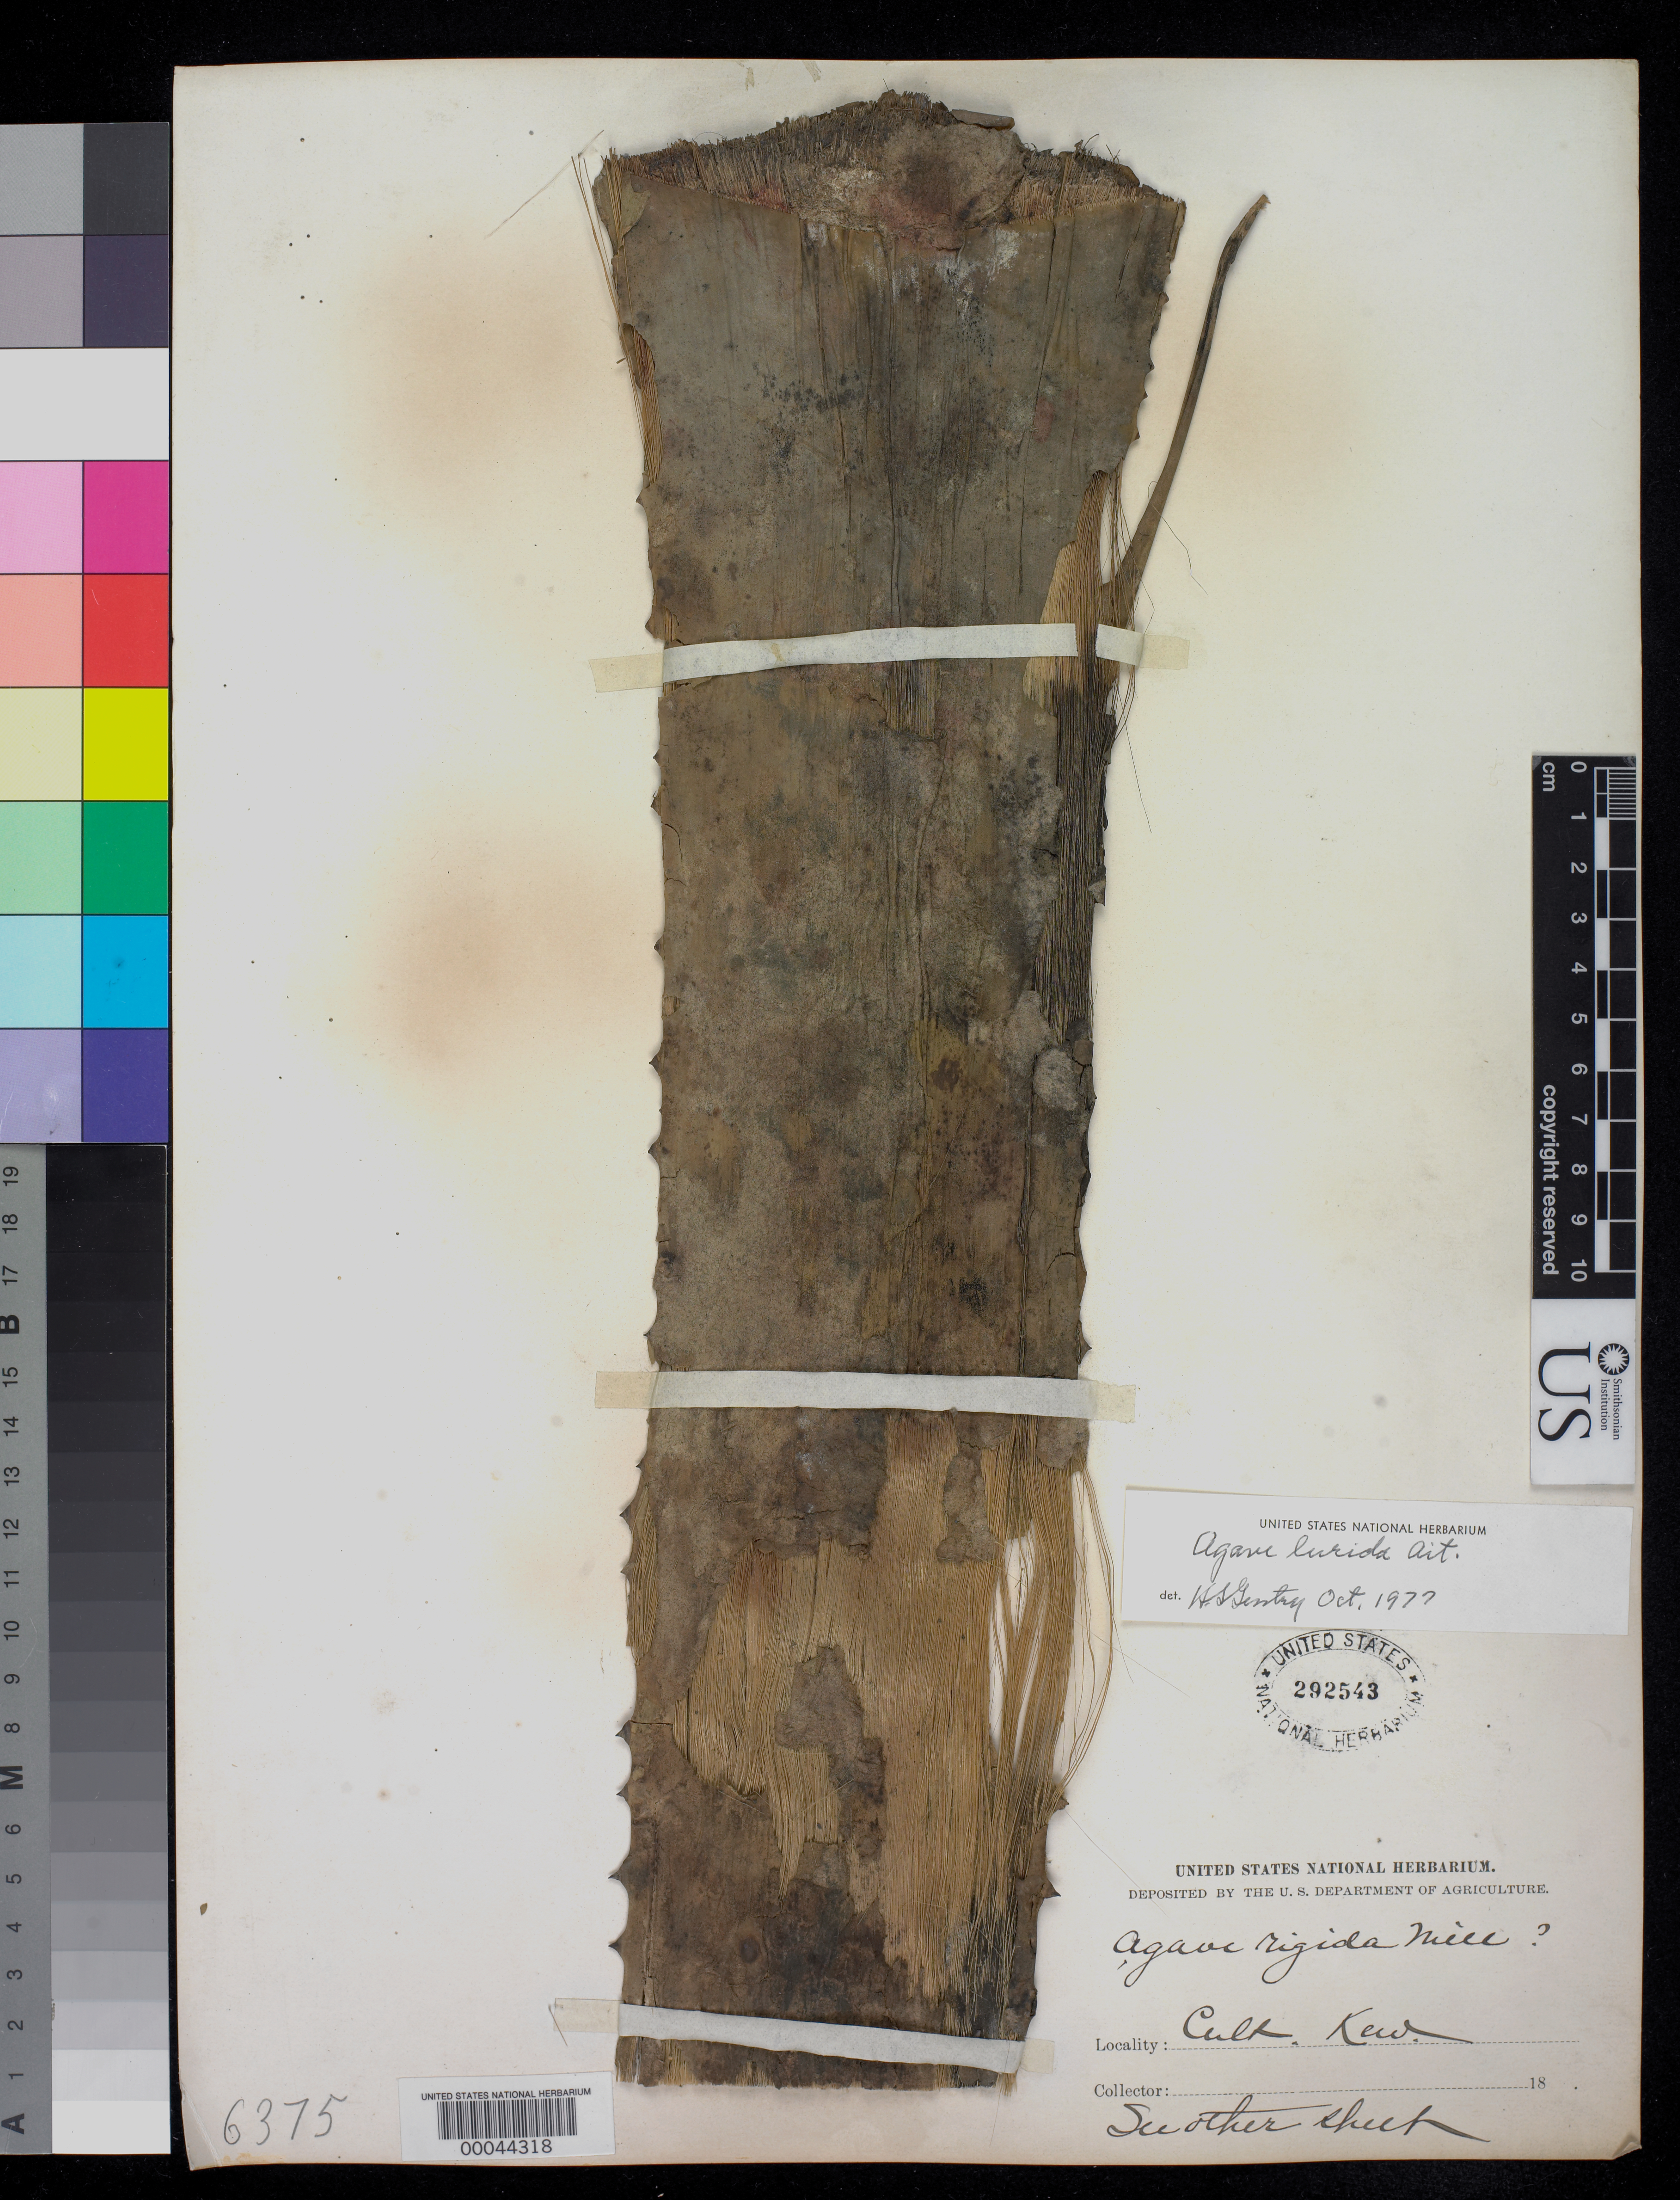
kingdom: Plantae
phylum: Tracheophyta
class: Liliopsida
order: Asparagales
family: Asparagaceae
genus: Agave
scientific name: Agave lurida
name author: Aiton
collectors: ex herb. Hort. Reg. Kew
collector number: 6375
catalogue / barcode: US 292543